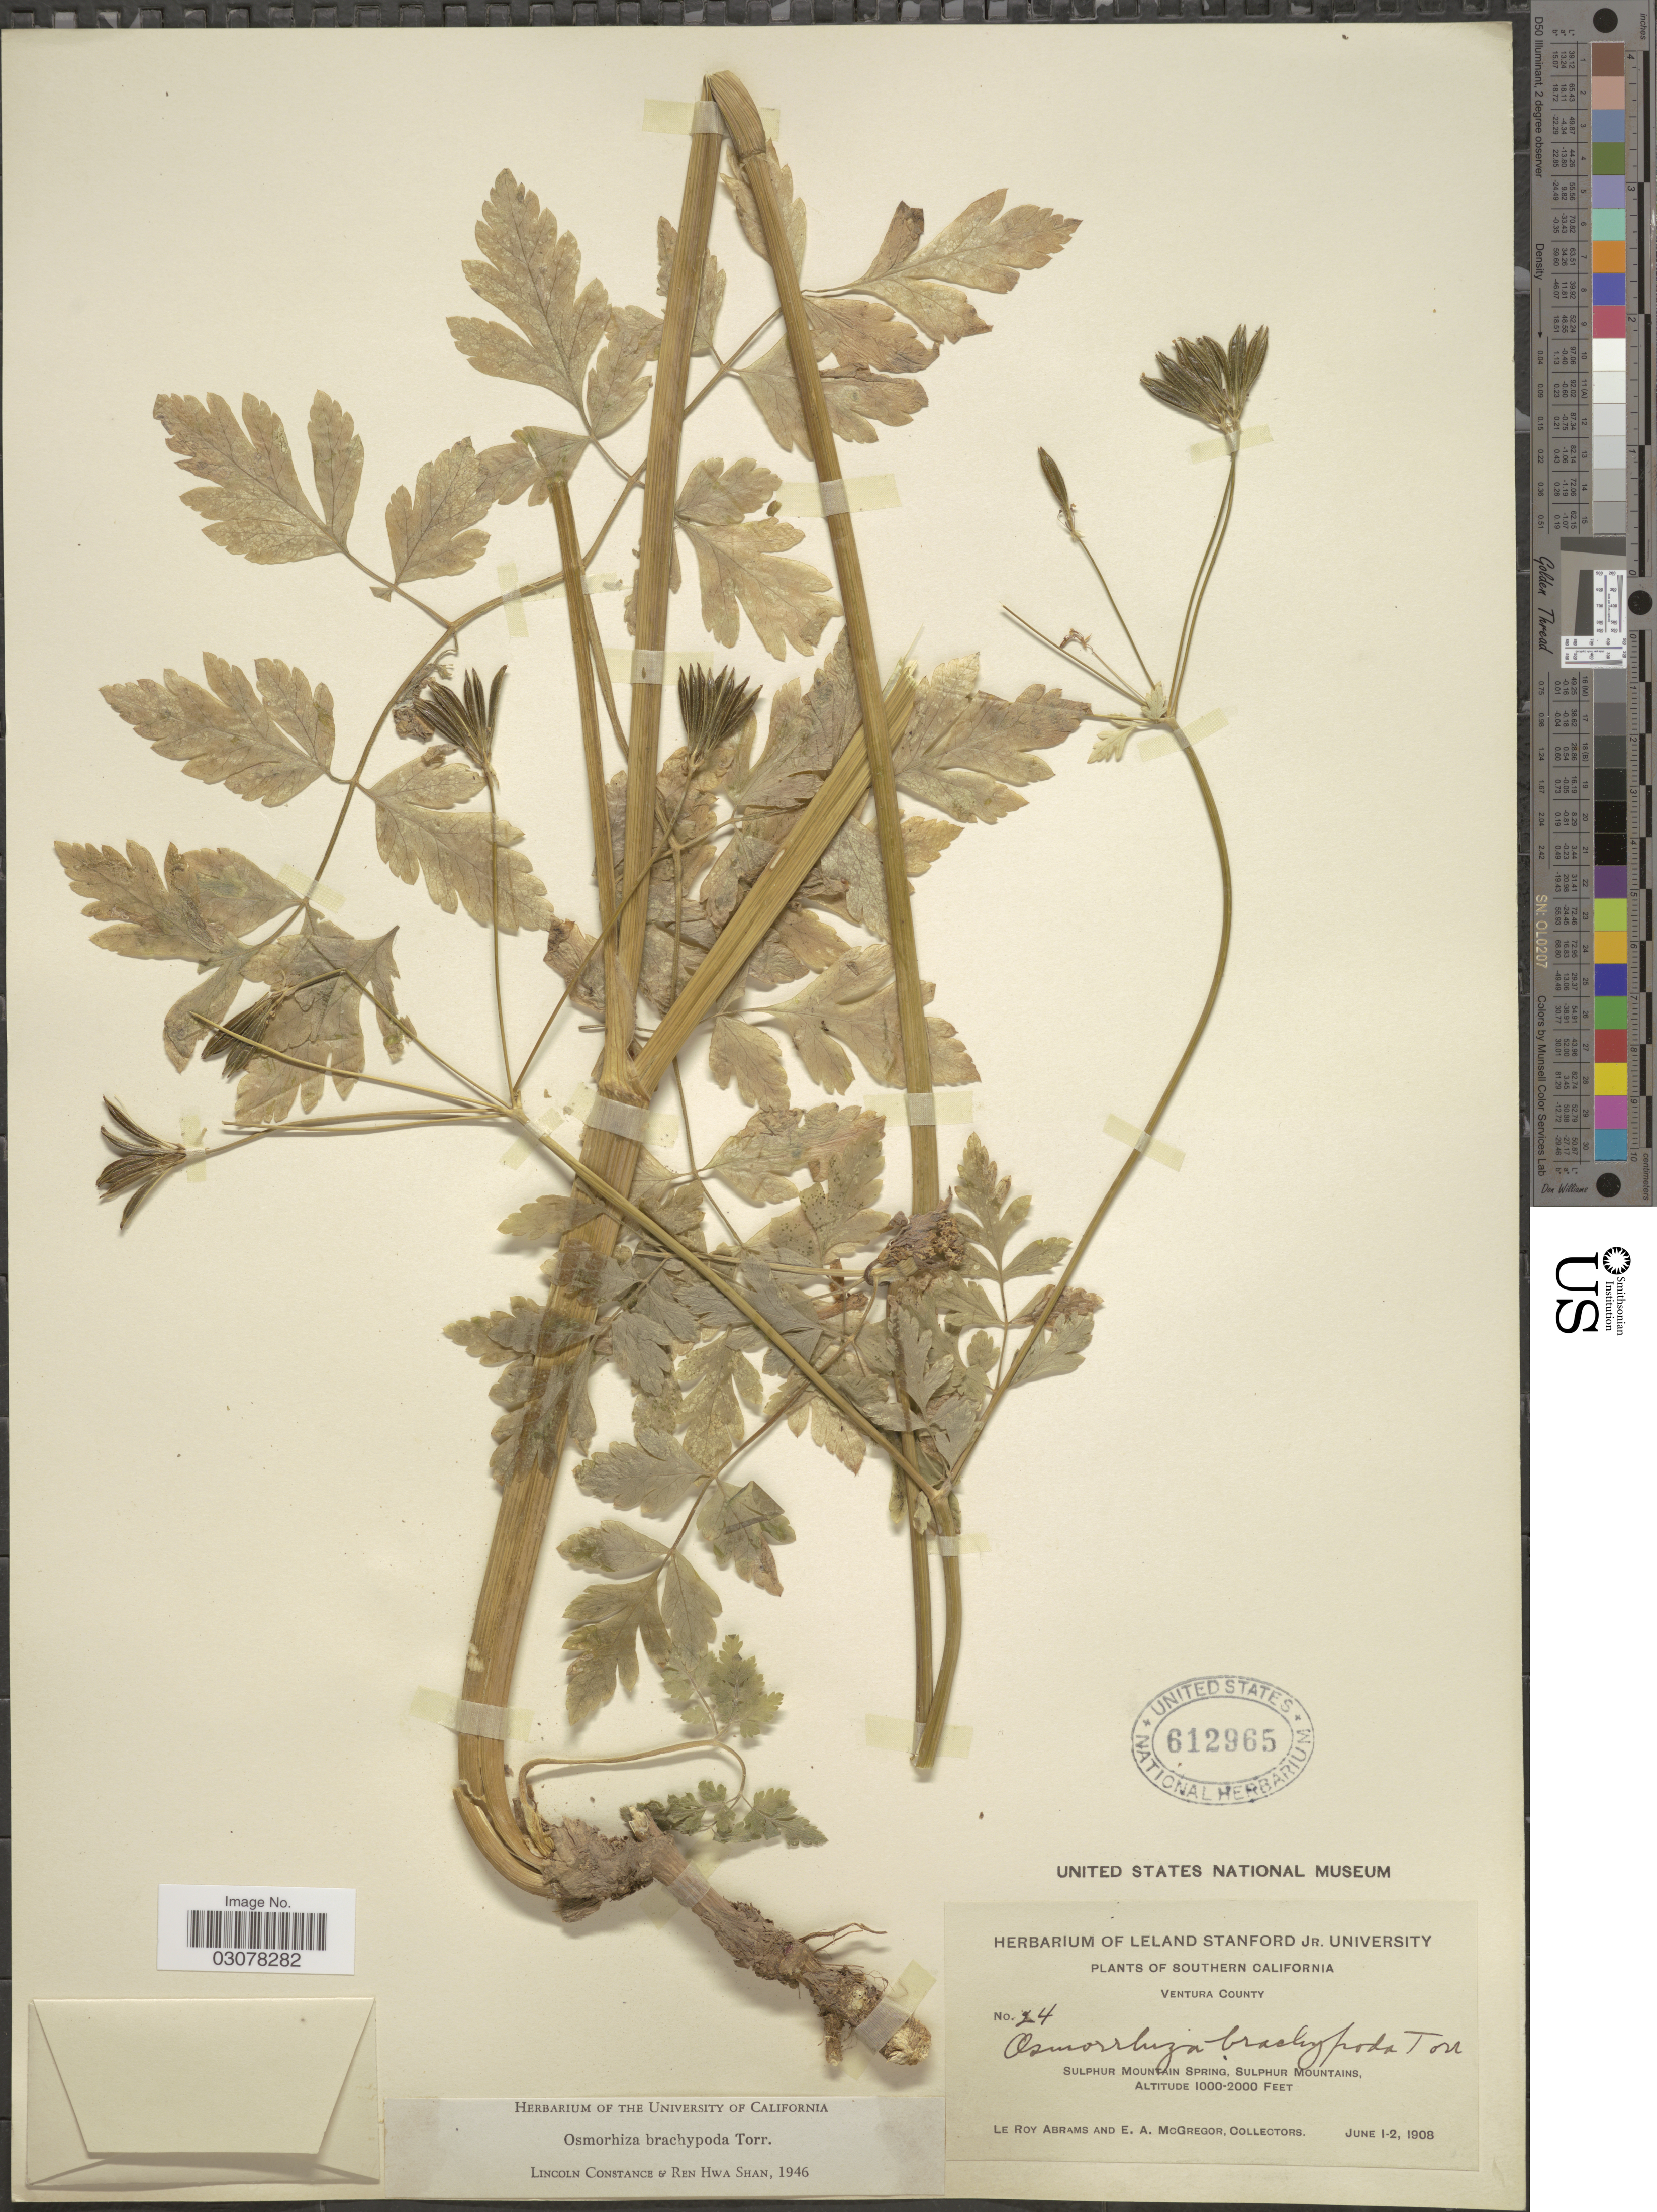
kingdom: Plantae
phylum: Tracheophyta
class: Magnoliopsida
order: Apiales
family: Apiaceae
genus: Osmorhiza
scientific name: Osmorhiza brachypoda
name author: Torr. ex Durand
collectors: L. Abrams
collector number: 24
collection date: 1908-06-01/1908-06-02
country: United States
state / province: California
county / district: Ventura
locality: Southern California. Ventura County. Sulphur Mountain Spring, Sulphur Mountains.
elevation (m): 305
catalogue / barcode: US 612965